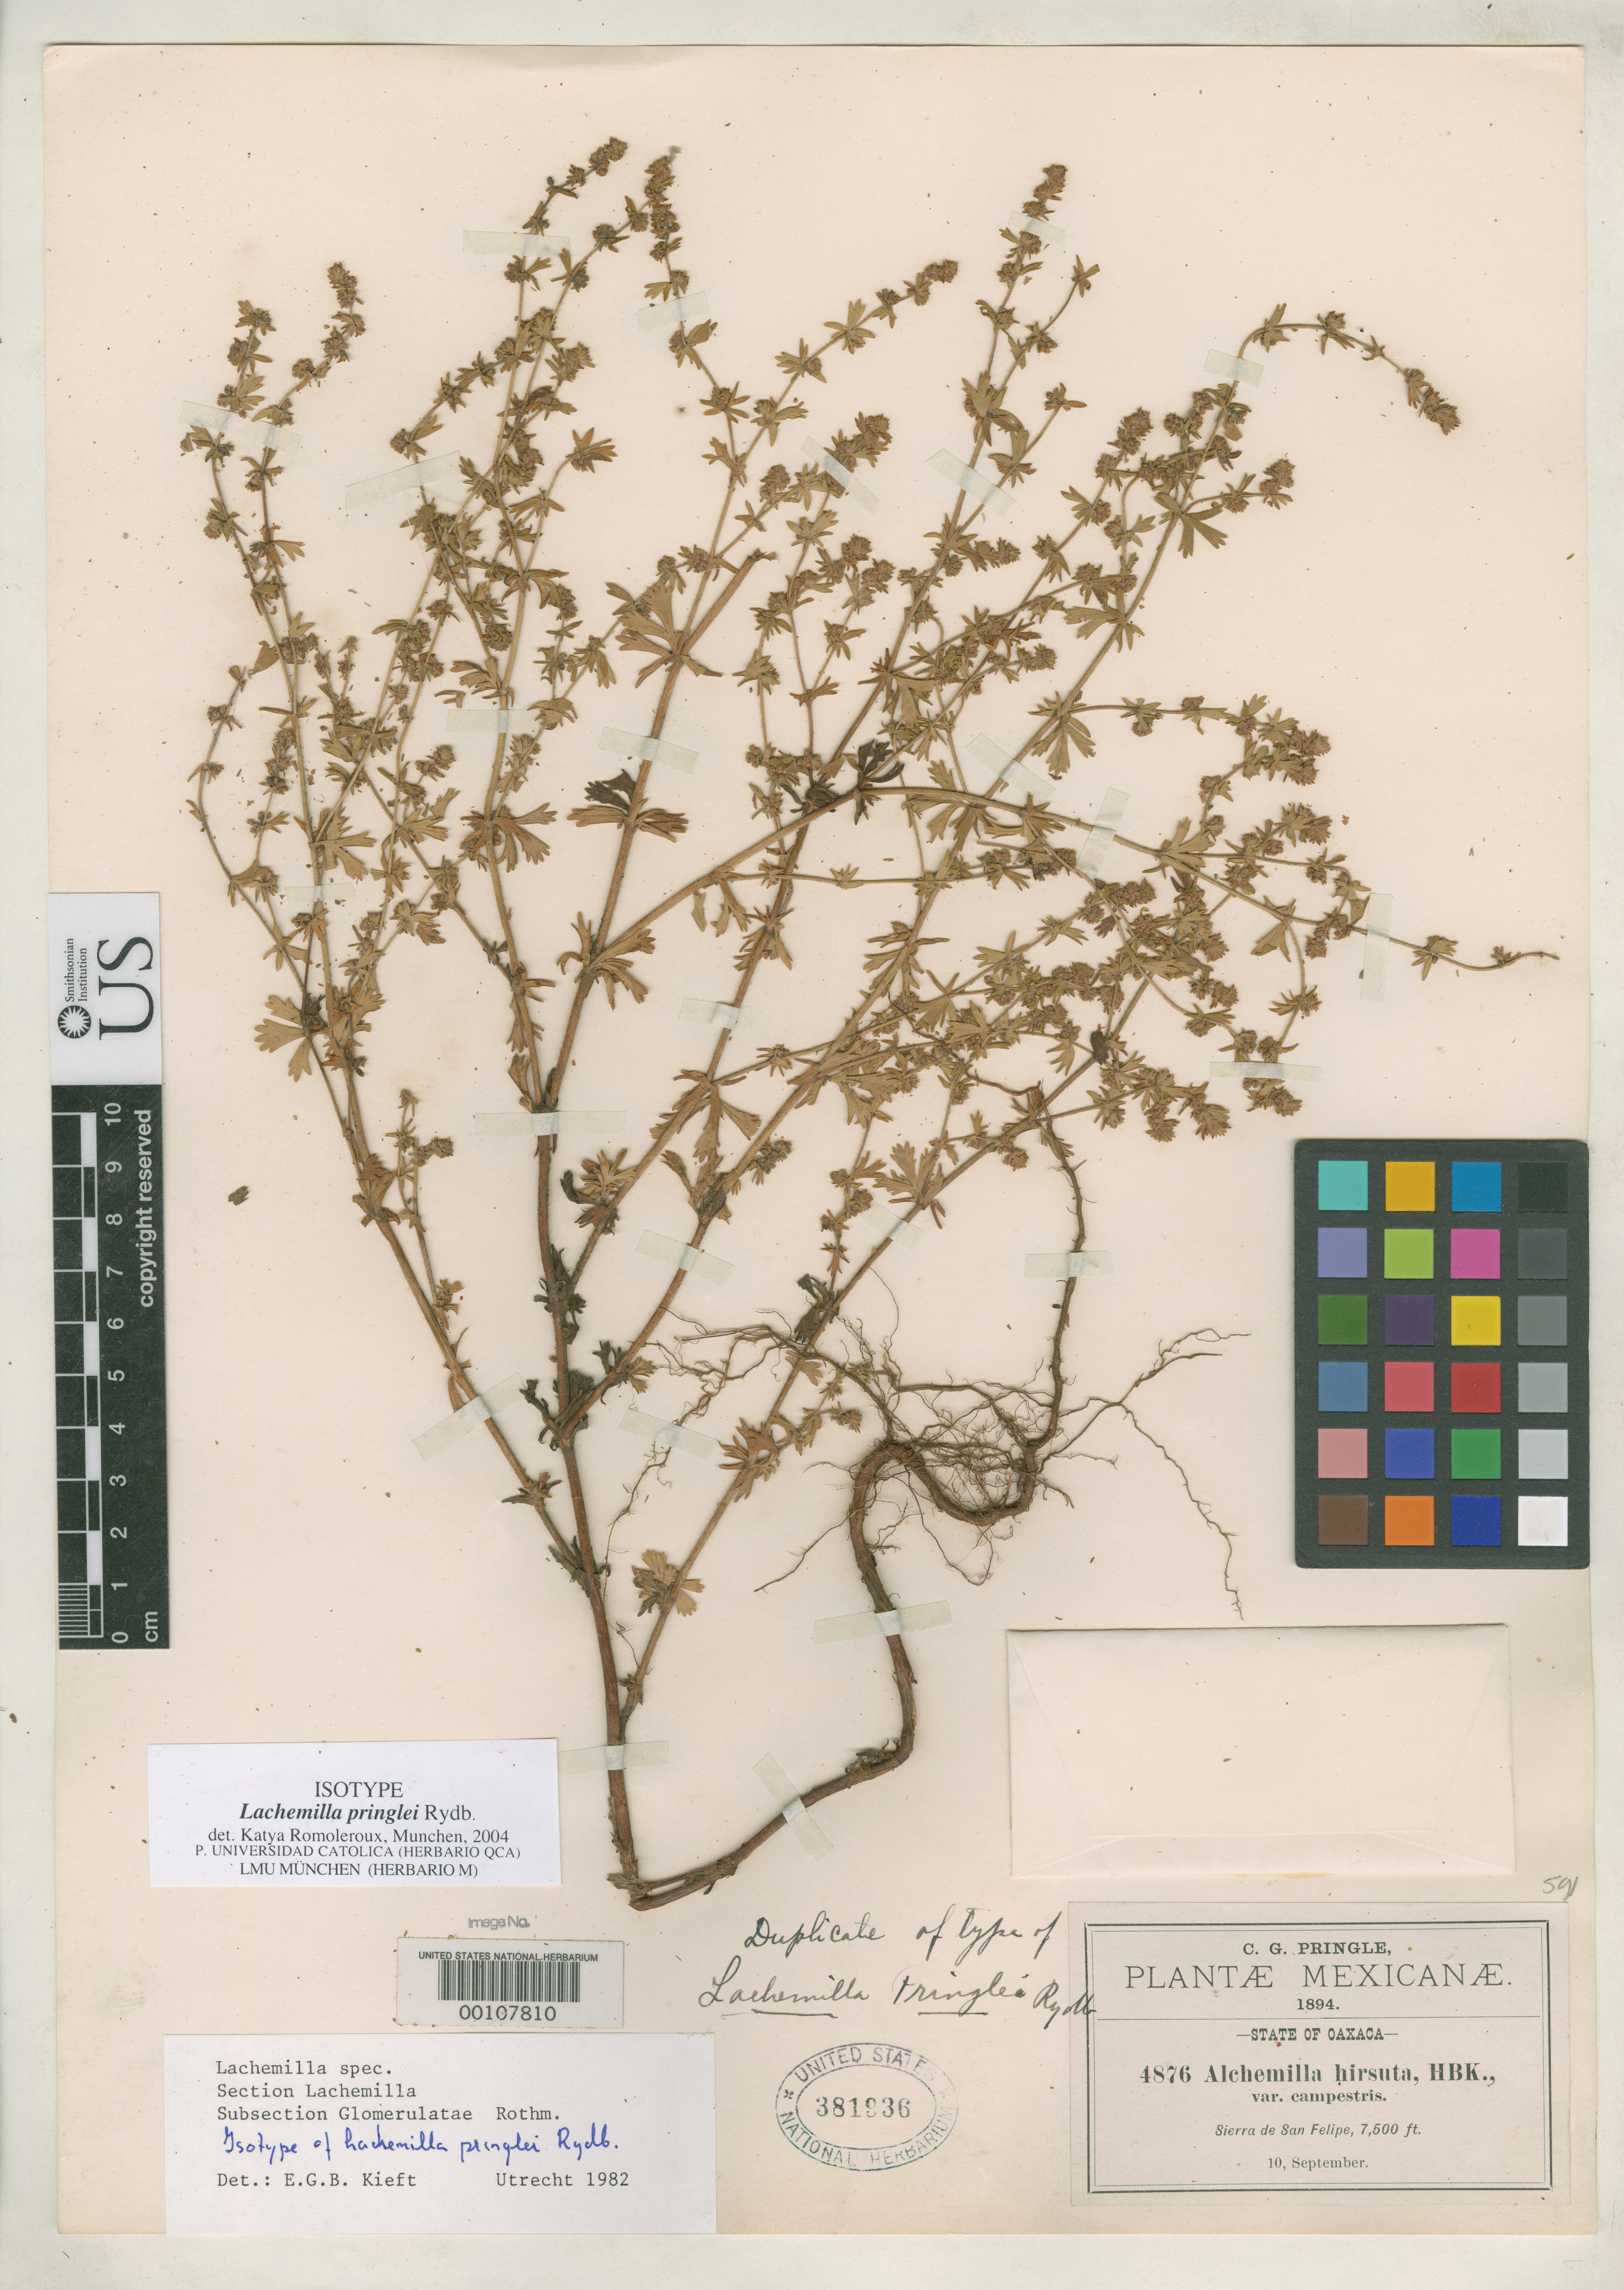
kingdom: Plantae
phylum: Tracheophyta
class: Magnoliopsida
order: Rosales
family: Rosaceae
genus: Lachemilla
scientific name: Lachemilla pringlei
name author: Rydb.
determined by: Romoleroux, K.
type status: Isotype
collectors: C. G. Pringle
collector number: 4876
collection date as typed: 10 Sep 1894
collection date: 1894-09-10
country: Mexico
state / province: Oaxaca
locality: Sierra de San Felipe.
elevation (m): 2286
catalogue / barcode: US 381936